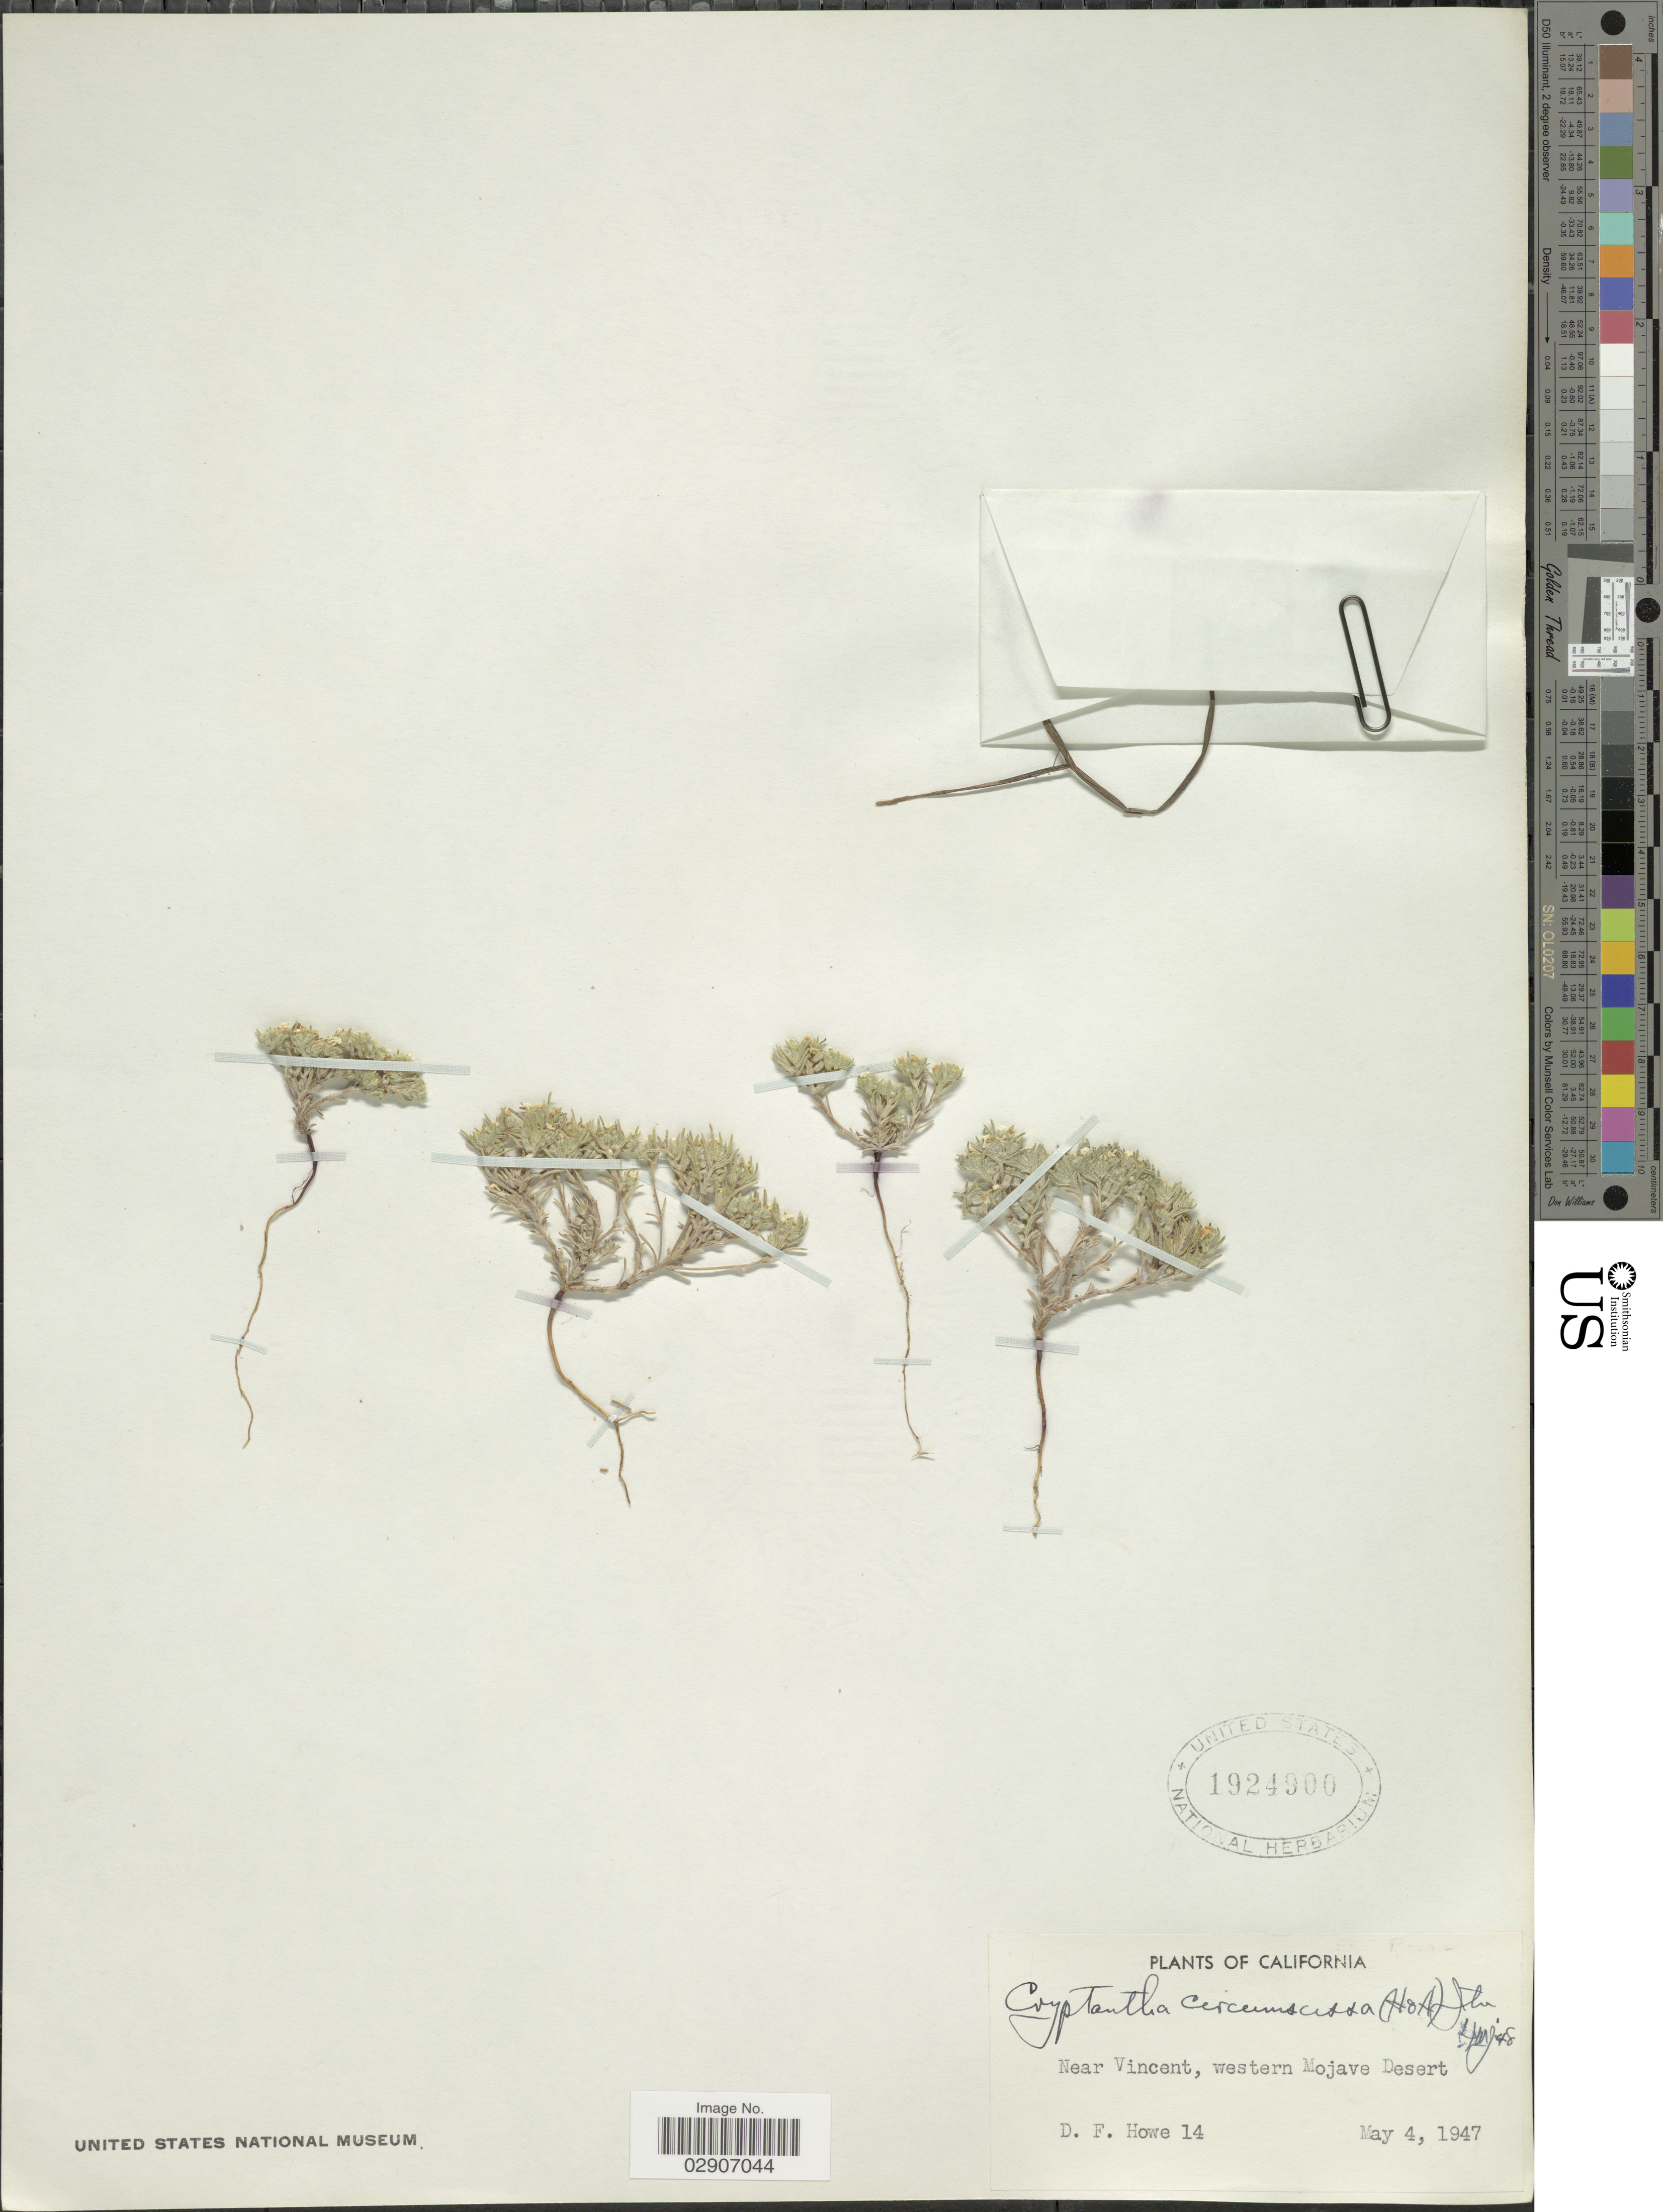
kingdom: Plantae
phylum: Tracheophyta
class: Magnoliopsida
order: Boraginales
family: Boraginaceae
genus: Cryptantha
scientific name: Cryptantha circumscissa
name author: (Hook. & Arn.) I.M. Johnst.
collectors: D. Howe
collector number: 14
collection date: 1947-05-04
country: United States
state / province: California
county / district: San Bernardino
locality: Near Vincent, western Mojave Desert.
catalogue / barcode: US 1924900